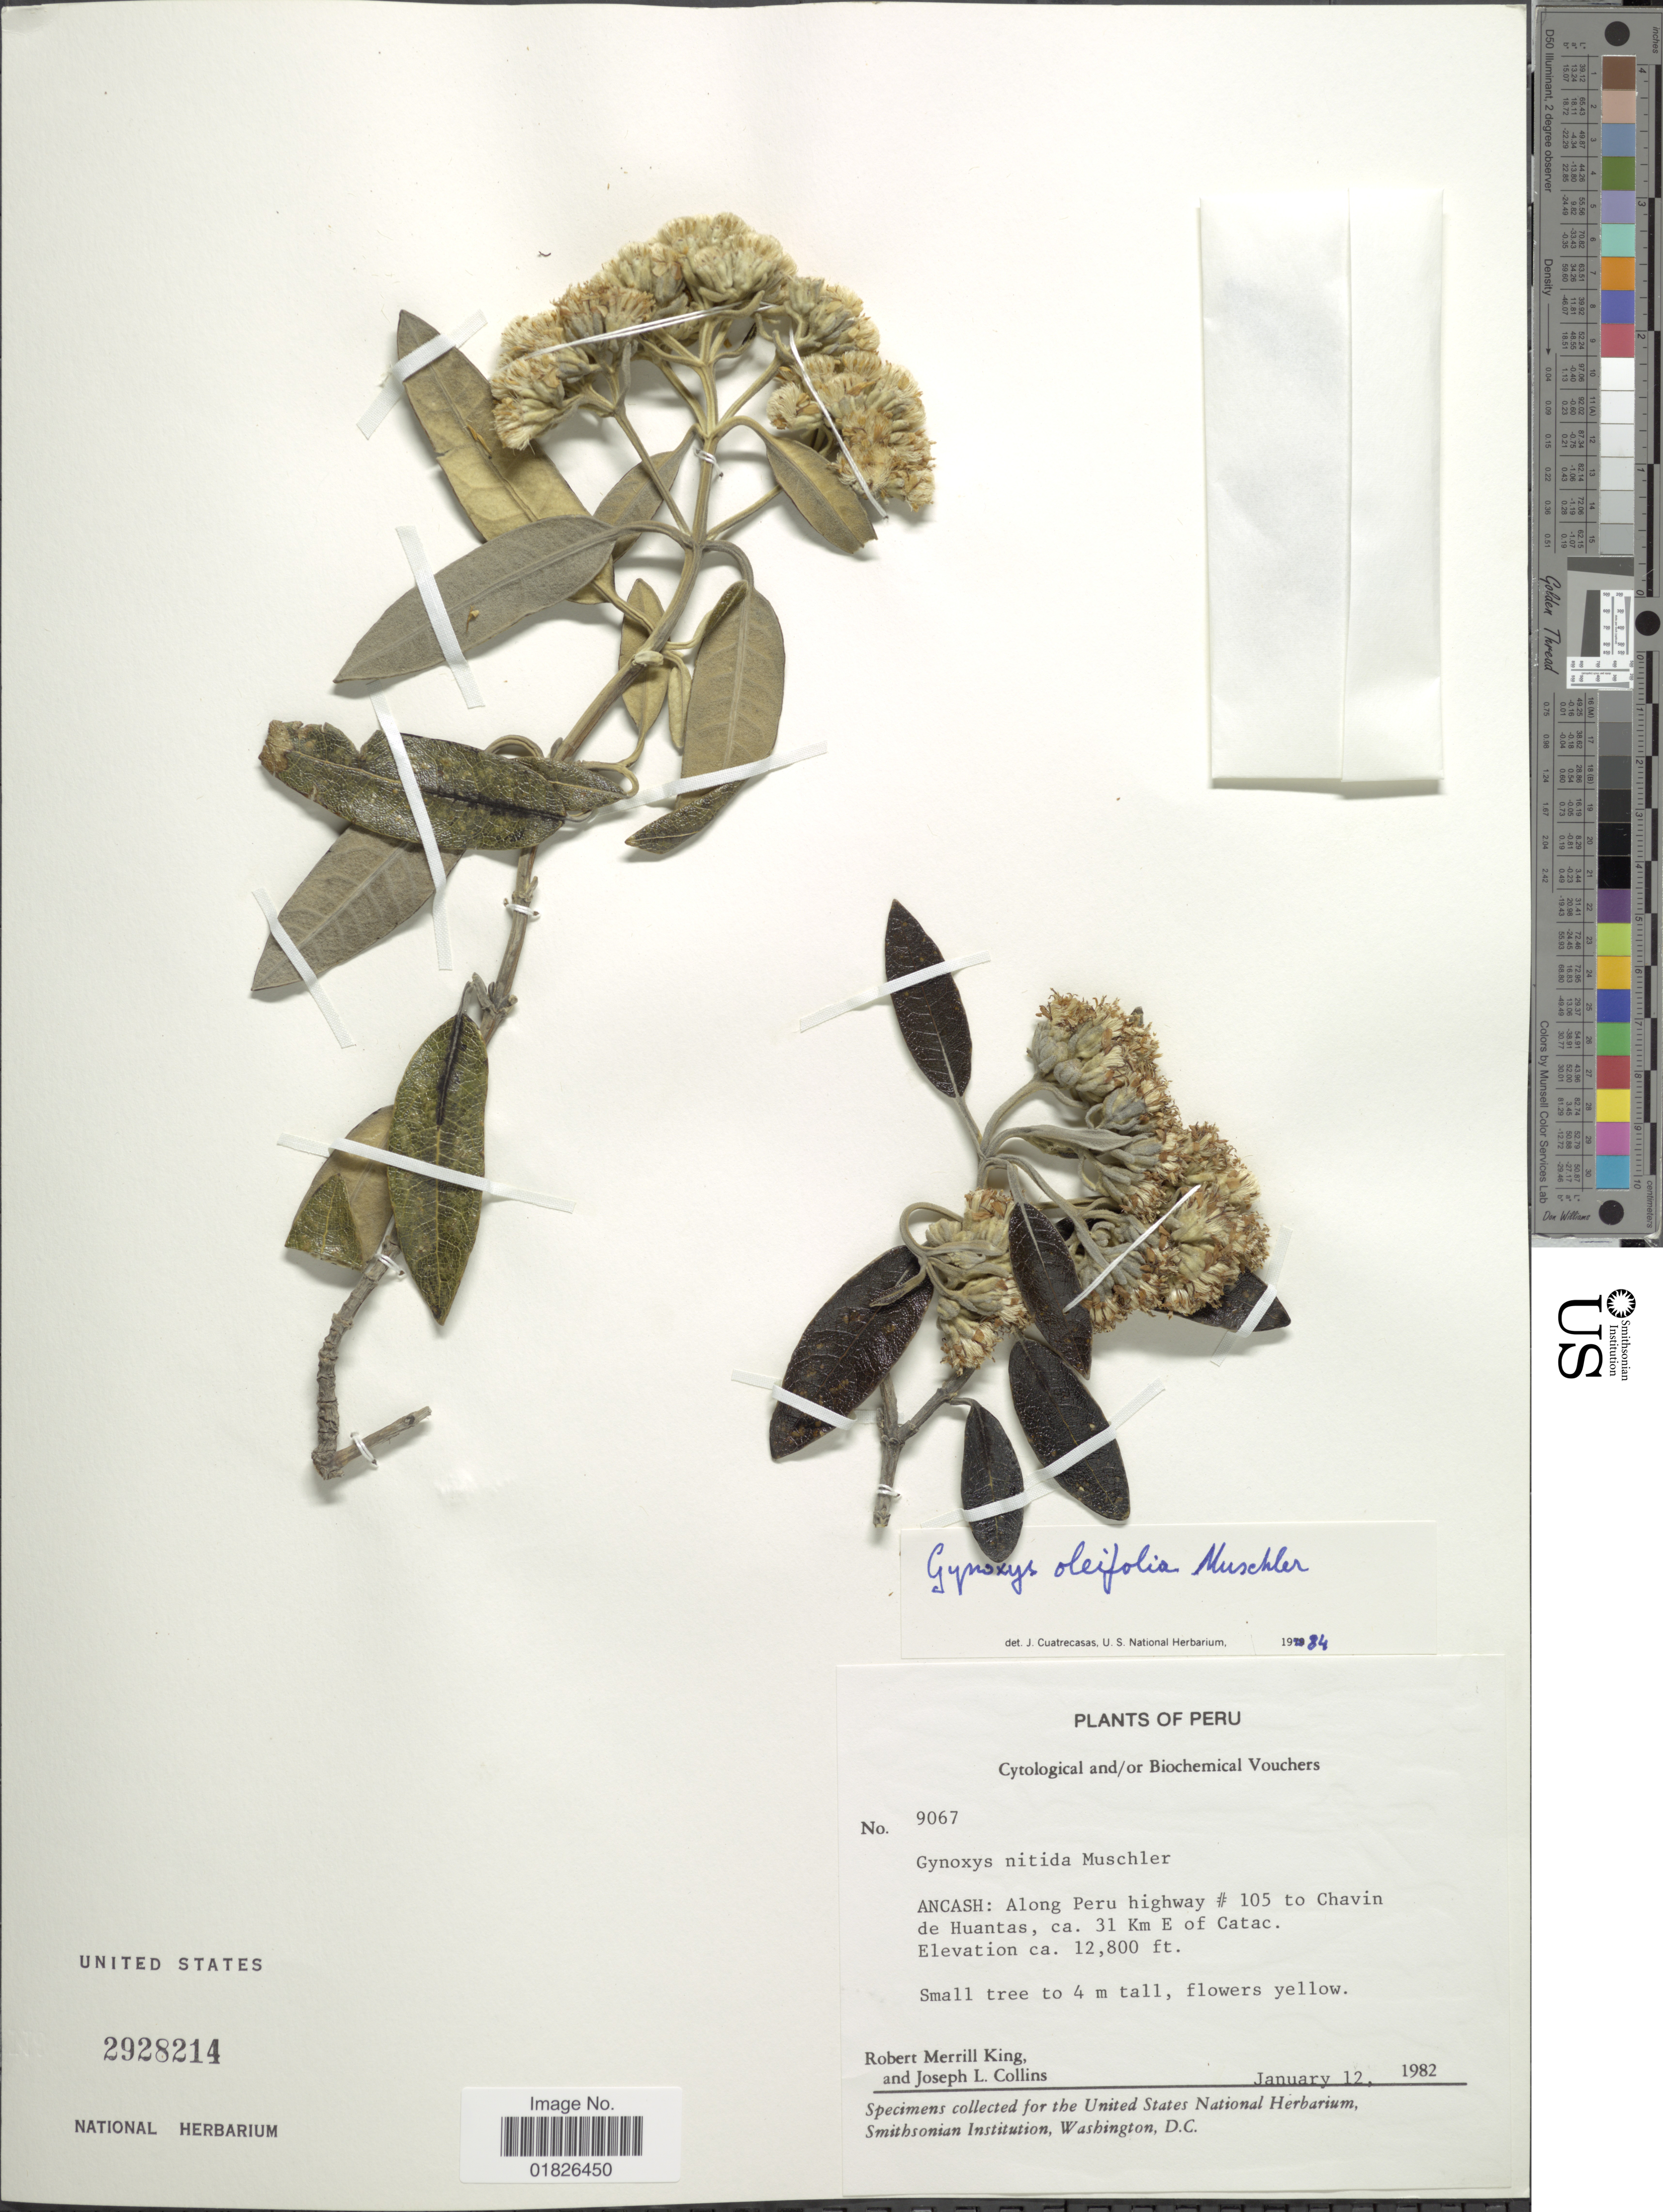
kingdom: Plantae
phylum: Tracheophyta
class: Magnoliopsida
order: Asterales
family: Asteraceae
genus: Gynoxys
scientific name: Gynoxys oleifolia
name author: Muschl.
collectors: R. M. King & J. L. Collins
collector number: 9067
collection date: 1982-01-12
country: Peru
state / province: Ancash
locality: Along Peru Highway # 105 to Chavin de Huantas, ca 31 km E of Catac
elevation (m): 3901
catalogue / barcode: US 2928214